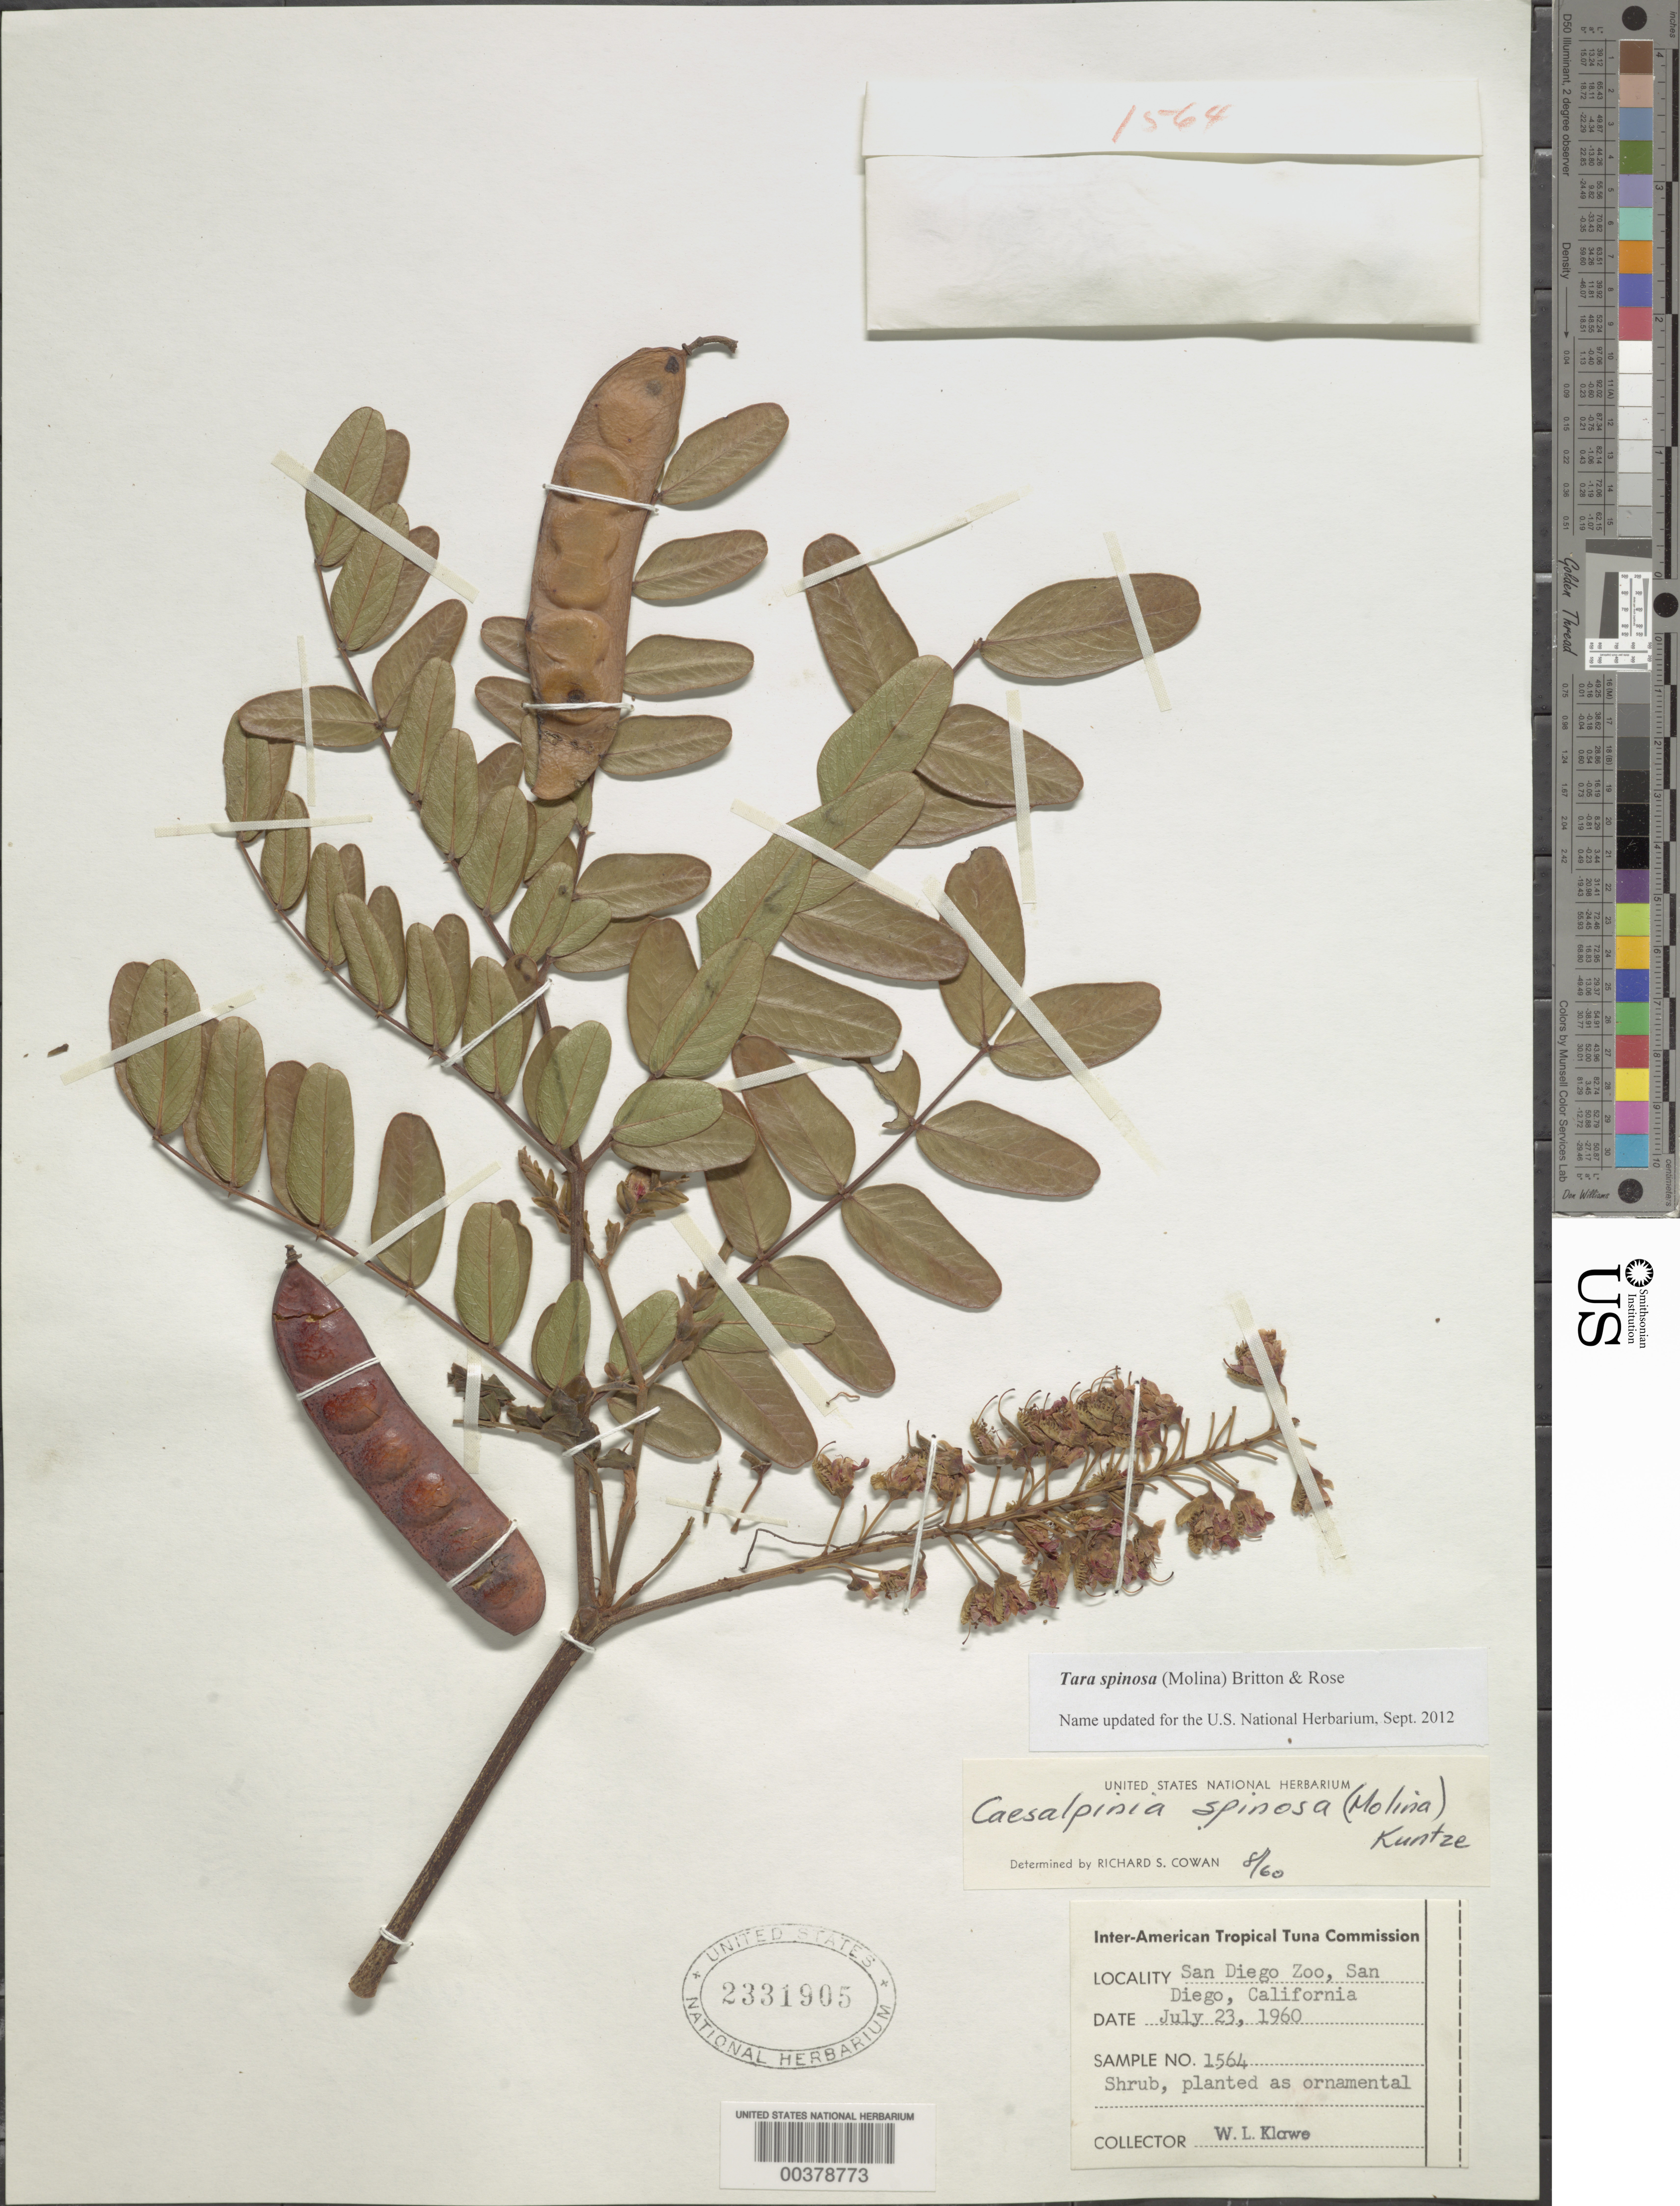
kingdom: Plantae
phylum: Tracheophyta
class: Magnoliopsida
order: Fabales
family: Fabaceae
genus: Tara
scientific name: Tara spinosa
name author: (Molina) Britton & Rose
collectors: J. N. Rose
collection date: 1969-09-27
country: United States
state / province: Florida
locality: Coconut Grove, former home of David Fairchild, the Kampong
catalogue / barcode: US 2331905